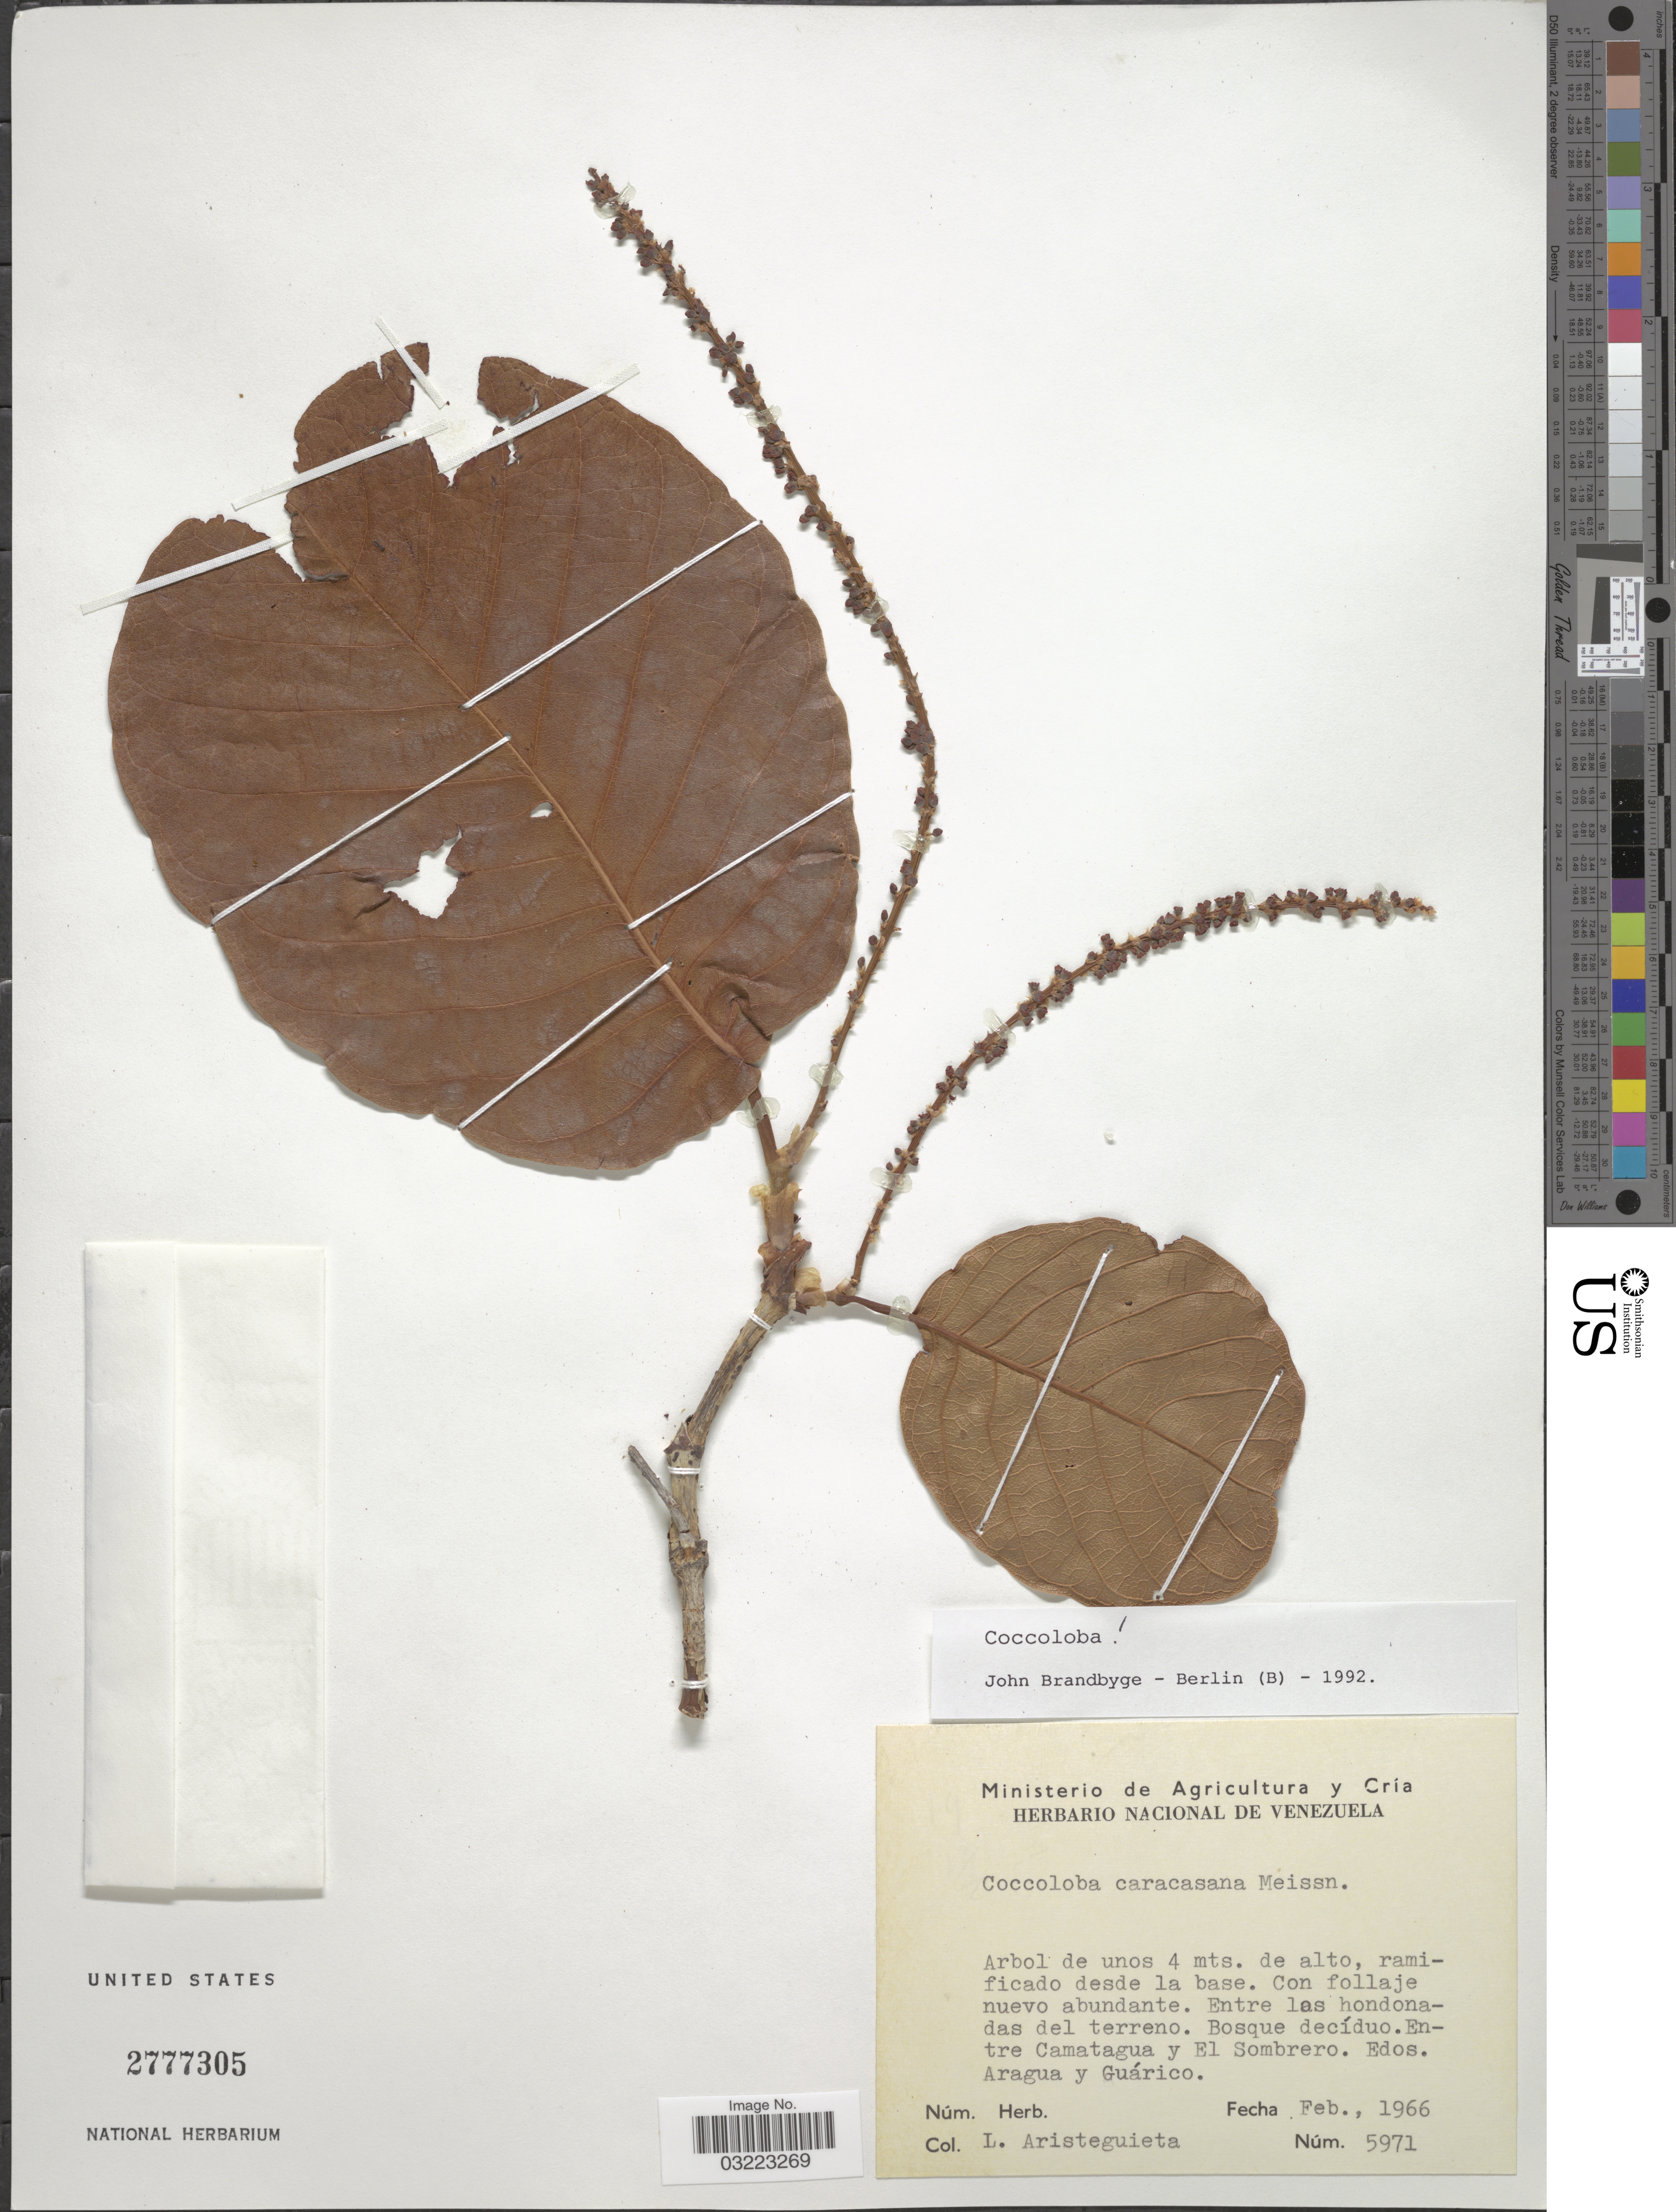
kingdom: Plantae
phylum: Tracheophyta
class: Magnoliopsida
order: Caryophyllales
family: Polygonaceae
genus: Coccoloba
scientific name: Coccoloba caracasana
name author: Meisn.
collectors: L. Aristeguieta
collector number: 5971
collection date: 1966-02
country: Venezuela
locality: Enttre Camatagua y El Sombrero. Edos. Aragua y Guárico.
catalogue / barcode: US 2777305